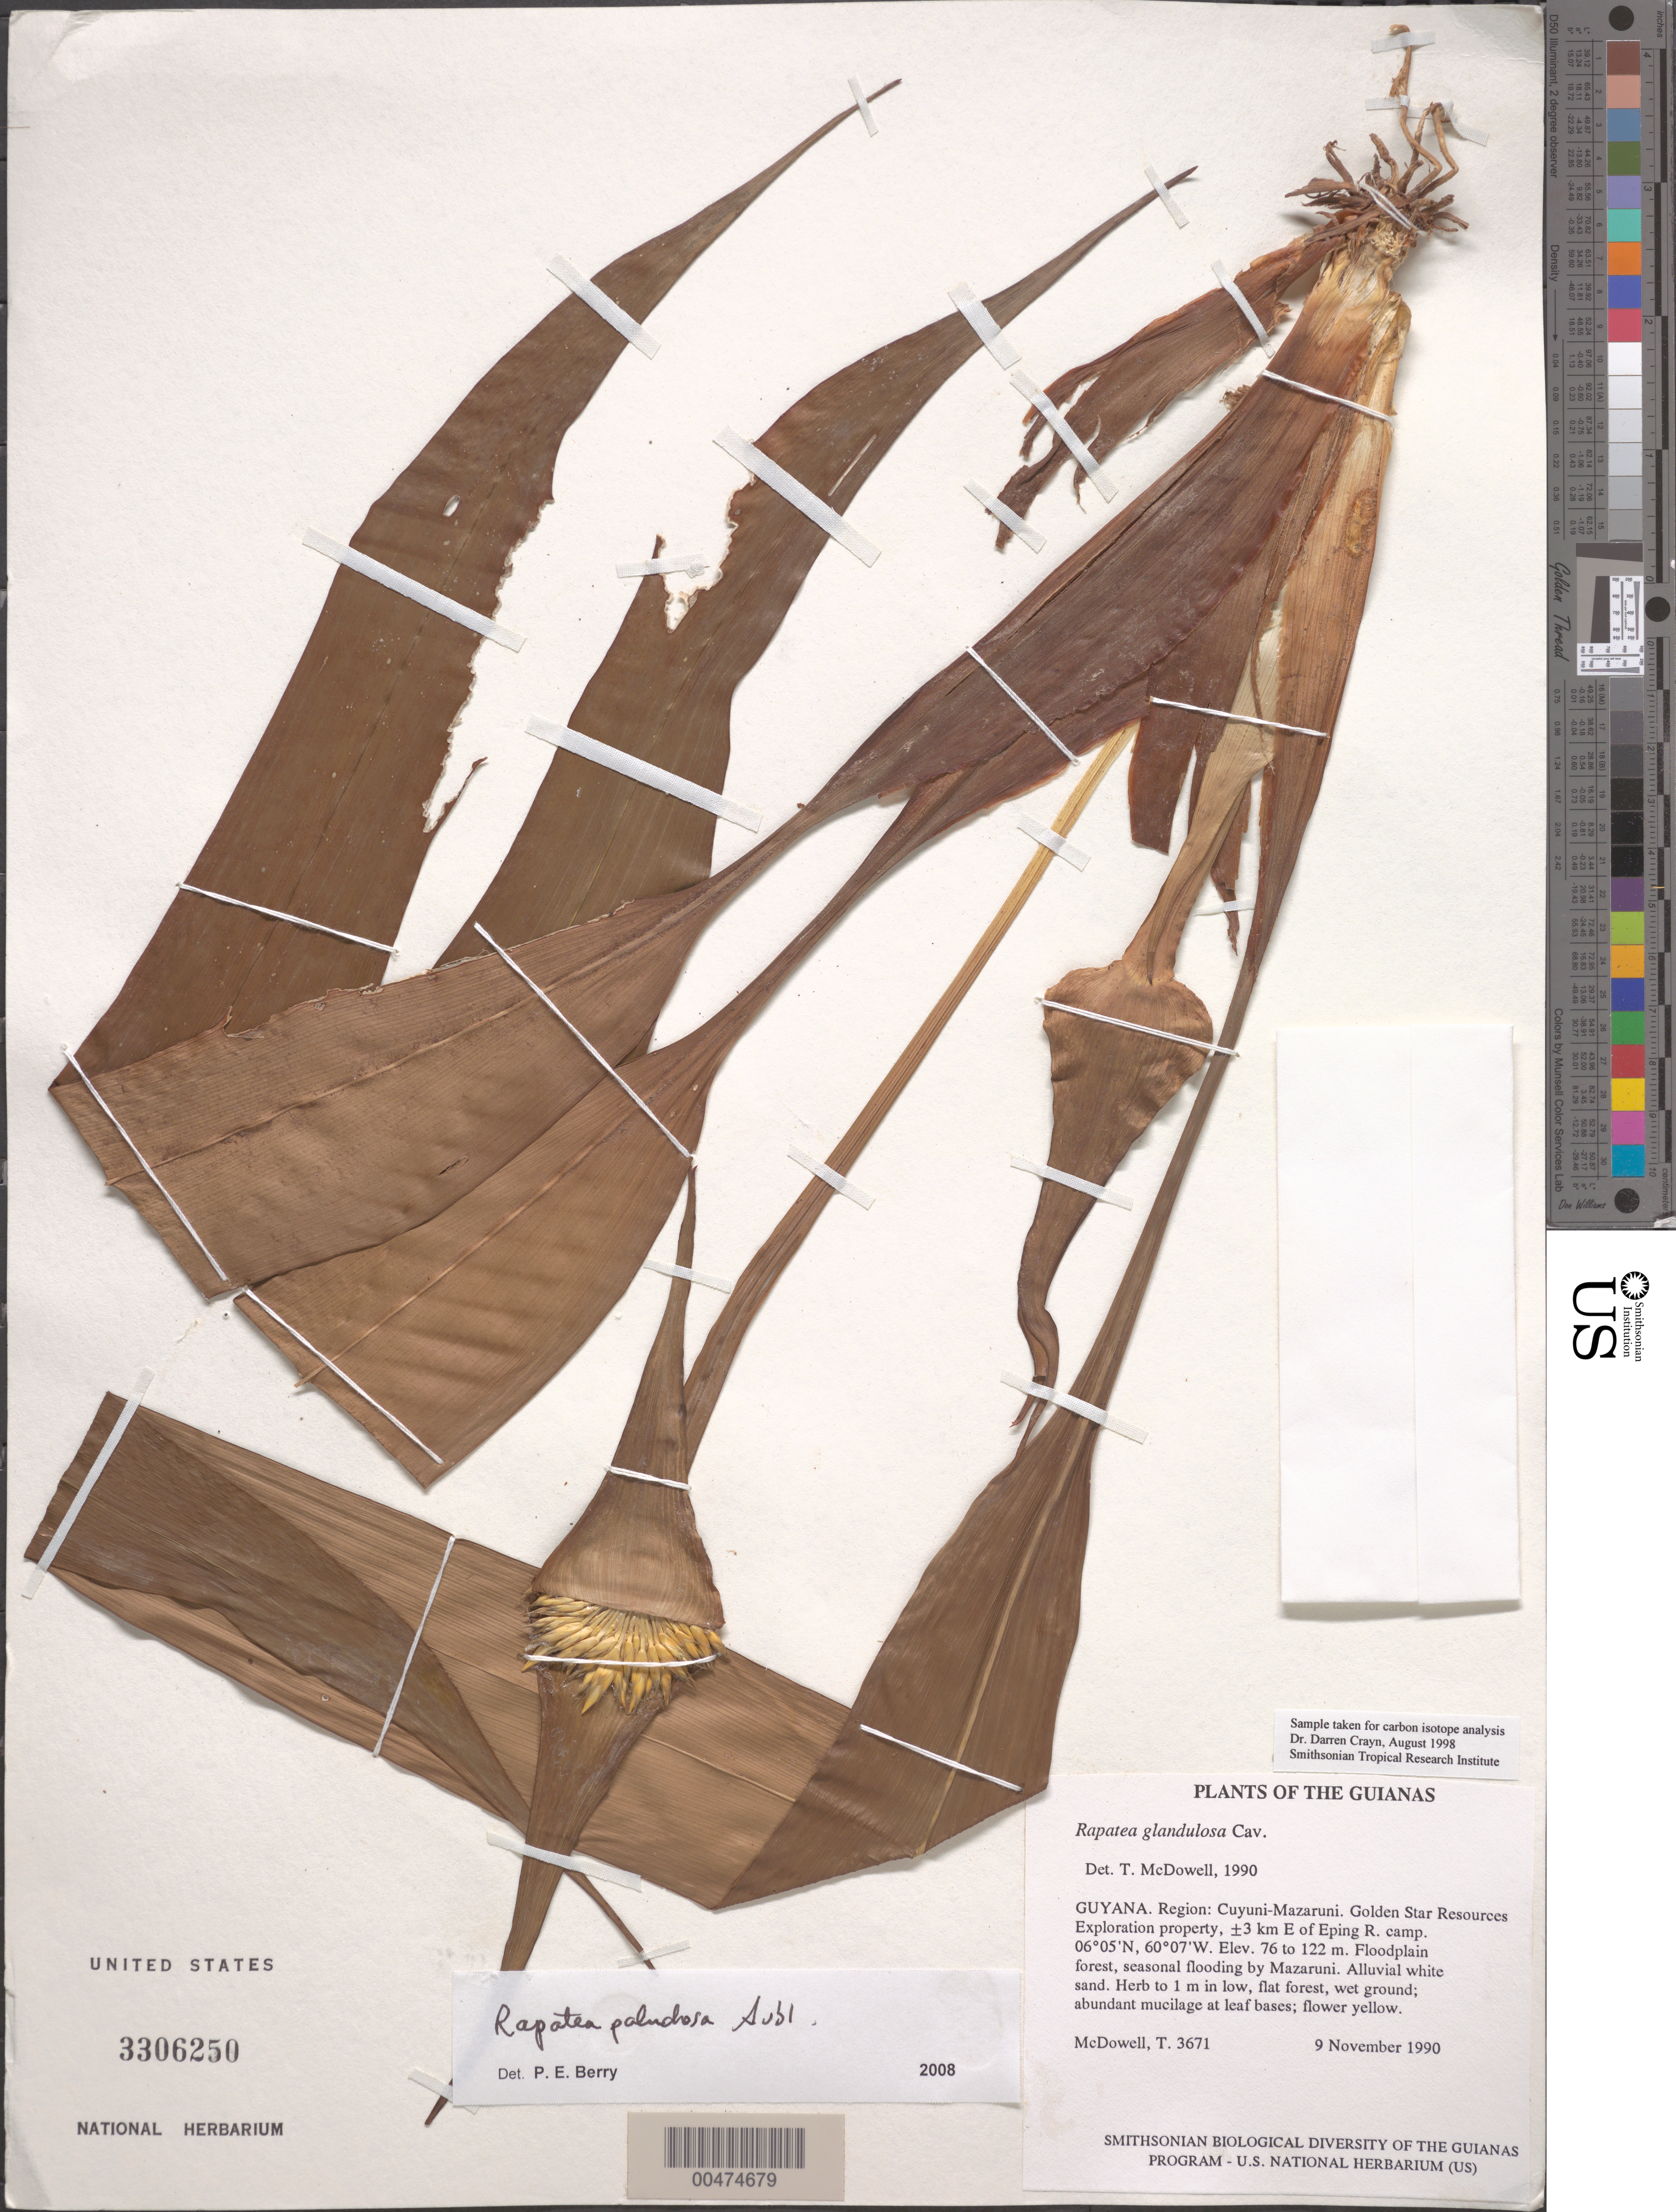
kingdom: Plantae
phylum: Tracheophyta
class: Liliopsida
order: Poales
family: Rapateaceae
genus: Rapatea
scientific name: Rapatea paludosa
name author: Aubl.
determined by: Berry, P. E., (WIS), University of Wisconsin - Madison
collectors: T. McDowell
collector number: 3671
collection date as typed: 9 November 1990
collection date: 1990-11-09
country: Guyana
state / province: Cuyuni-Mazaruni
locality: Golden Star Resources Exploration property, ±3 km E of Eping R. camp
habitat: Floodplain forest, seasonal flooding by Mazaruni River. Alluvial white sand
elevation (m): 76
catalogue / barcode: US 3306250